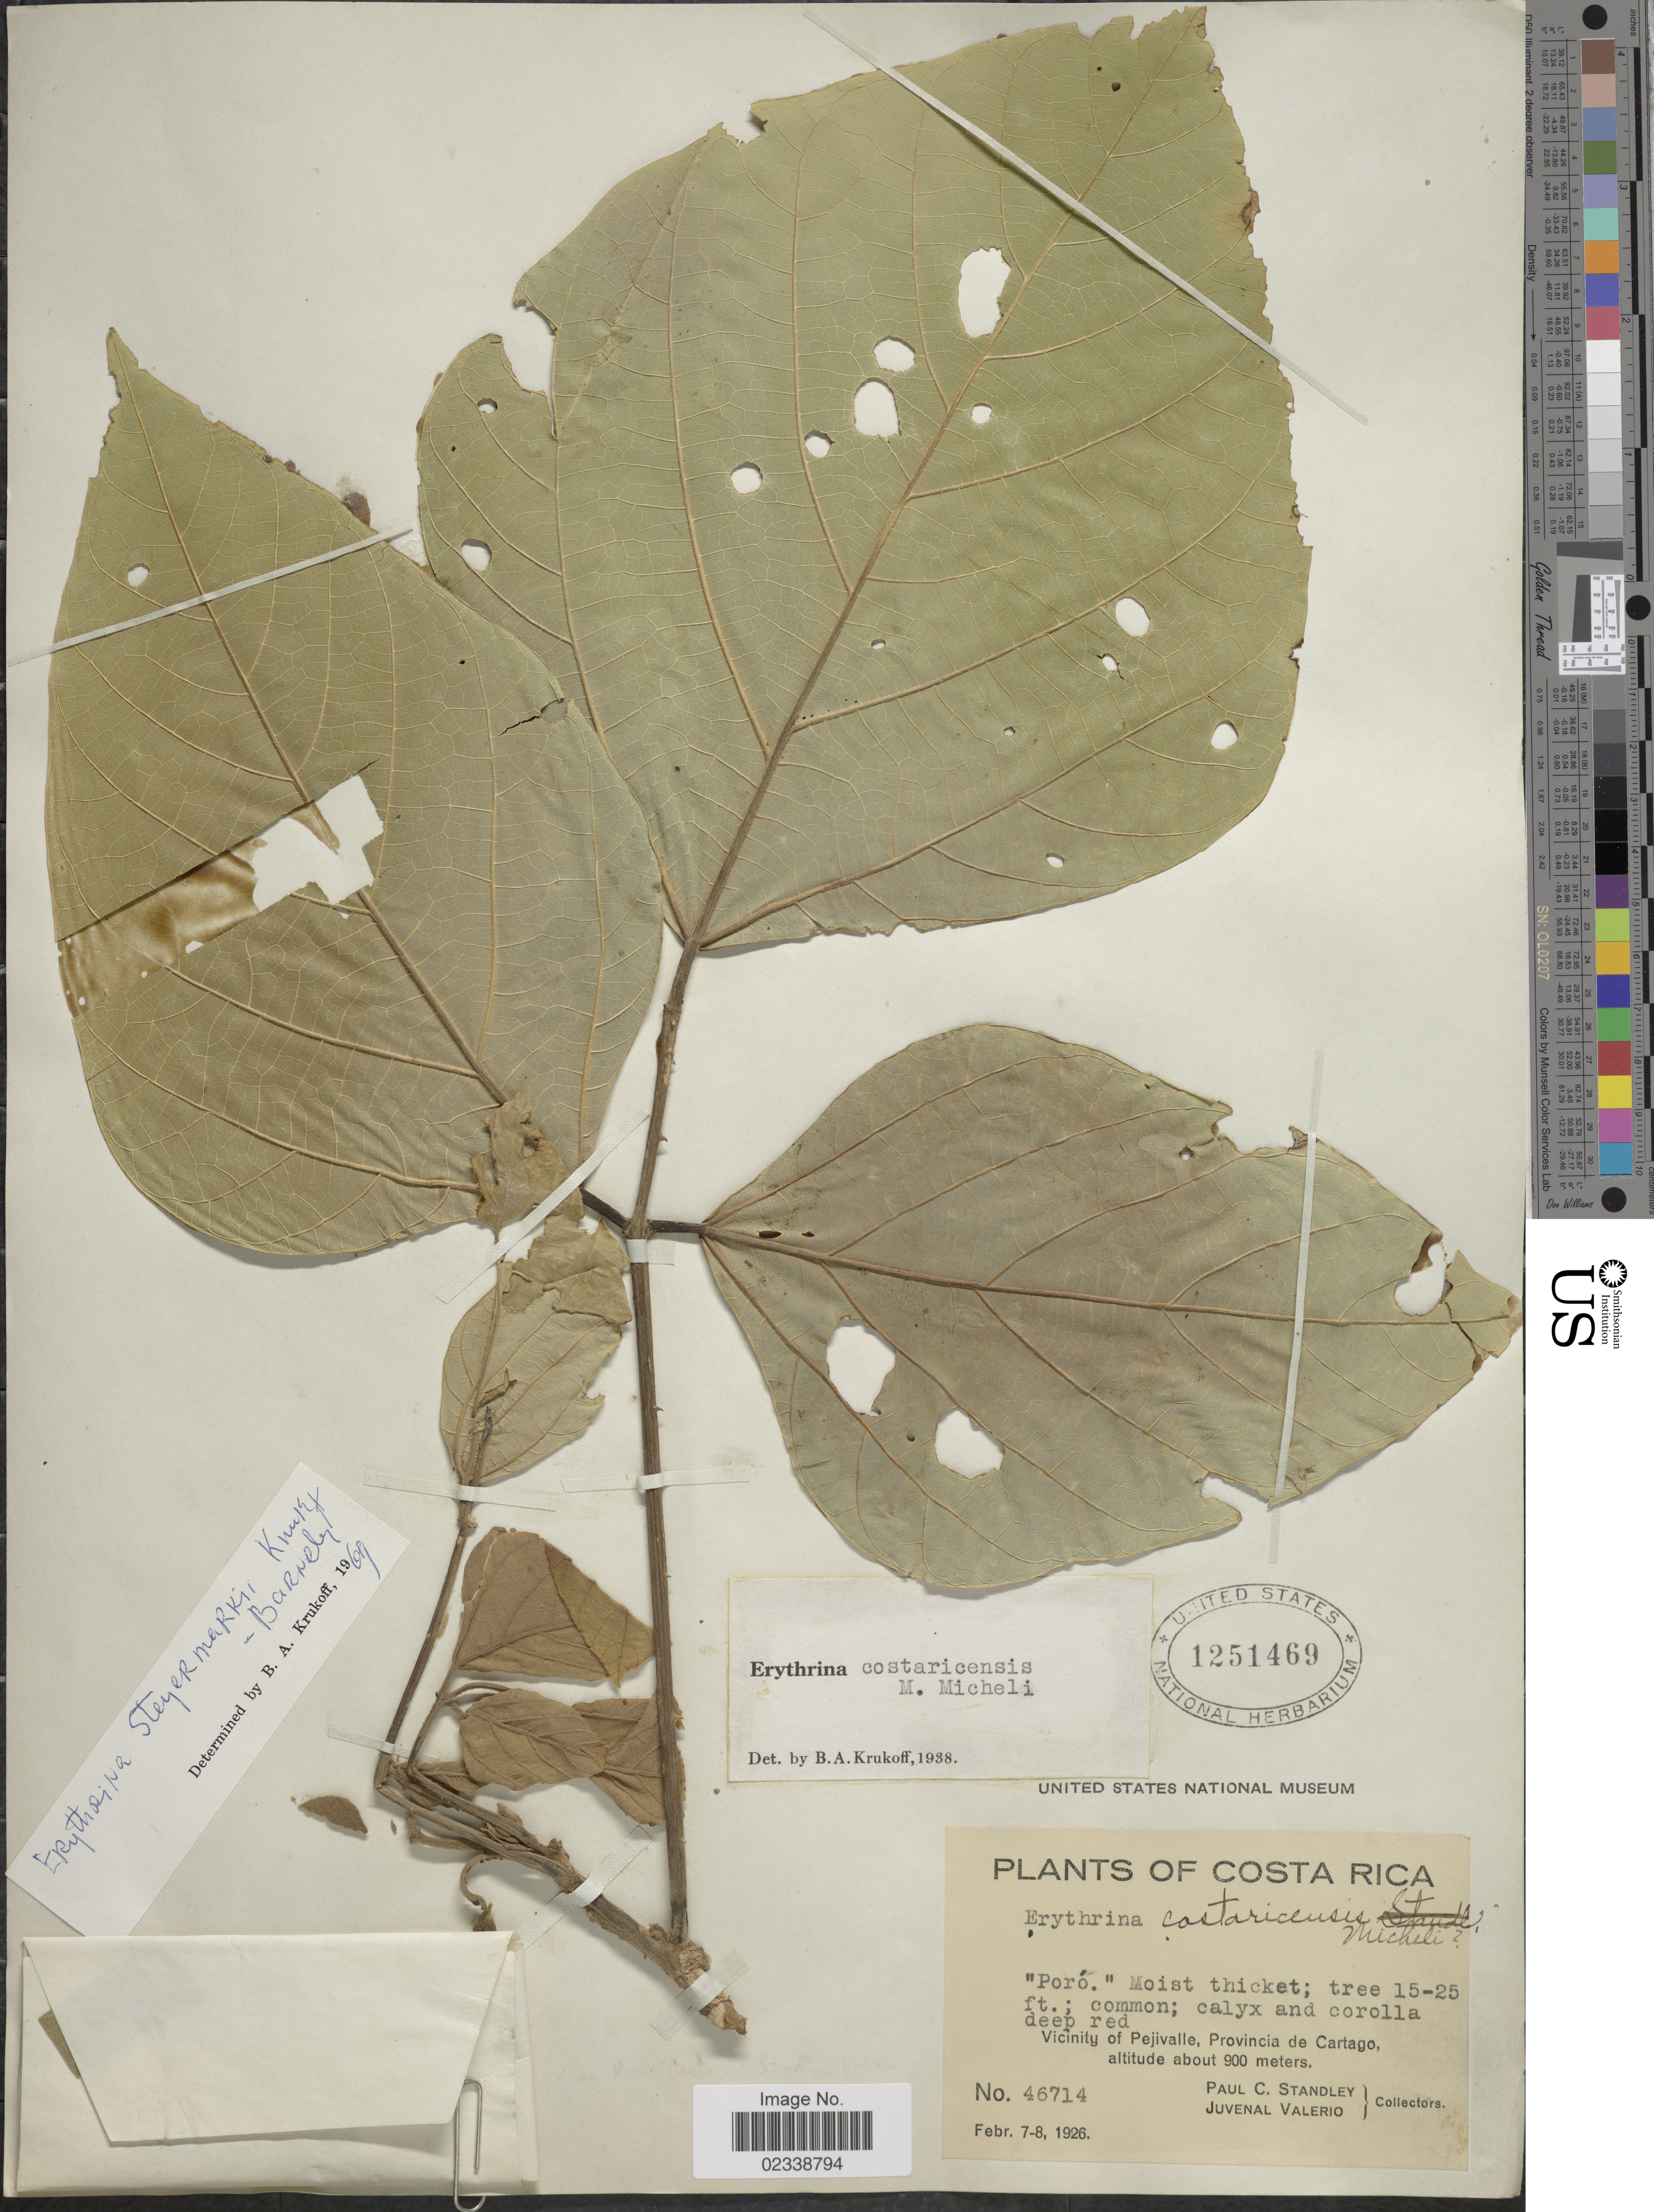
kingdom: Plantae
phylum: Tracheophyta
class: Magnoliopsida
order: Fabales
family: Fabaceae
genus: Erythrina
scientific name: Erythrina steyermarkii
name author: Krukoff & Barneby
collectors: P. C. Standley & J. Valerio R.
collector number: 46714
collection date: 1926-02-07/1926-02-08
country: Costa Rica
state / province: Cartago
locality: Vicinity of Pejivalle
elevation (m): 900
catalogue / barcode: US 1251469